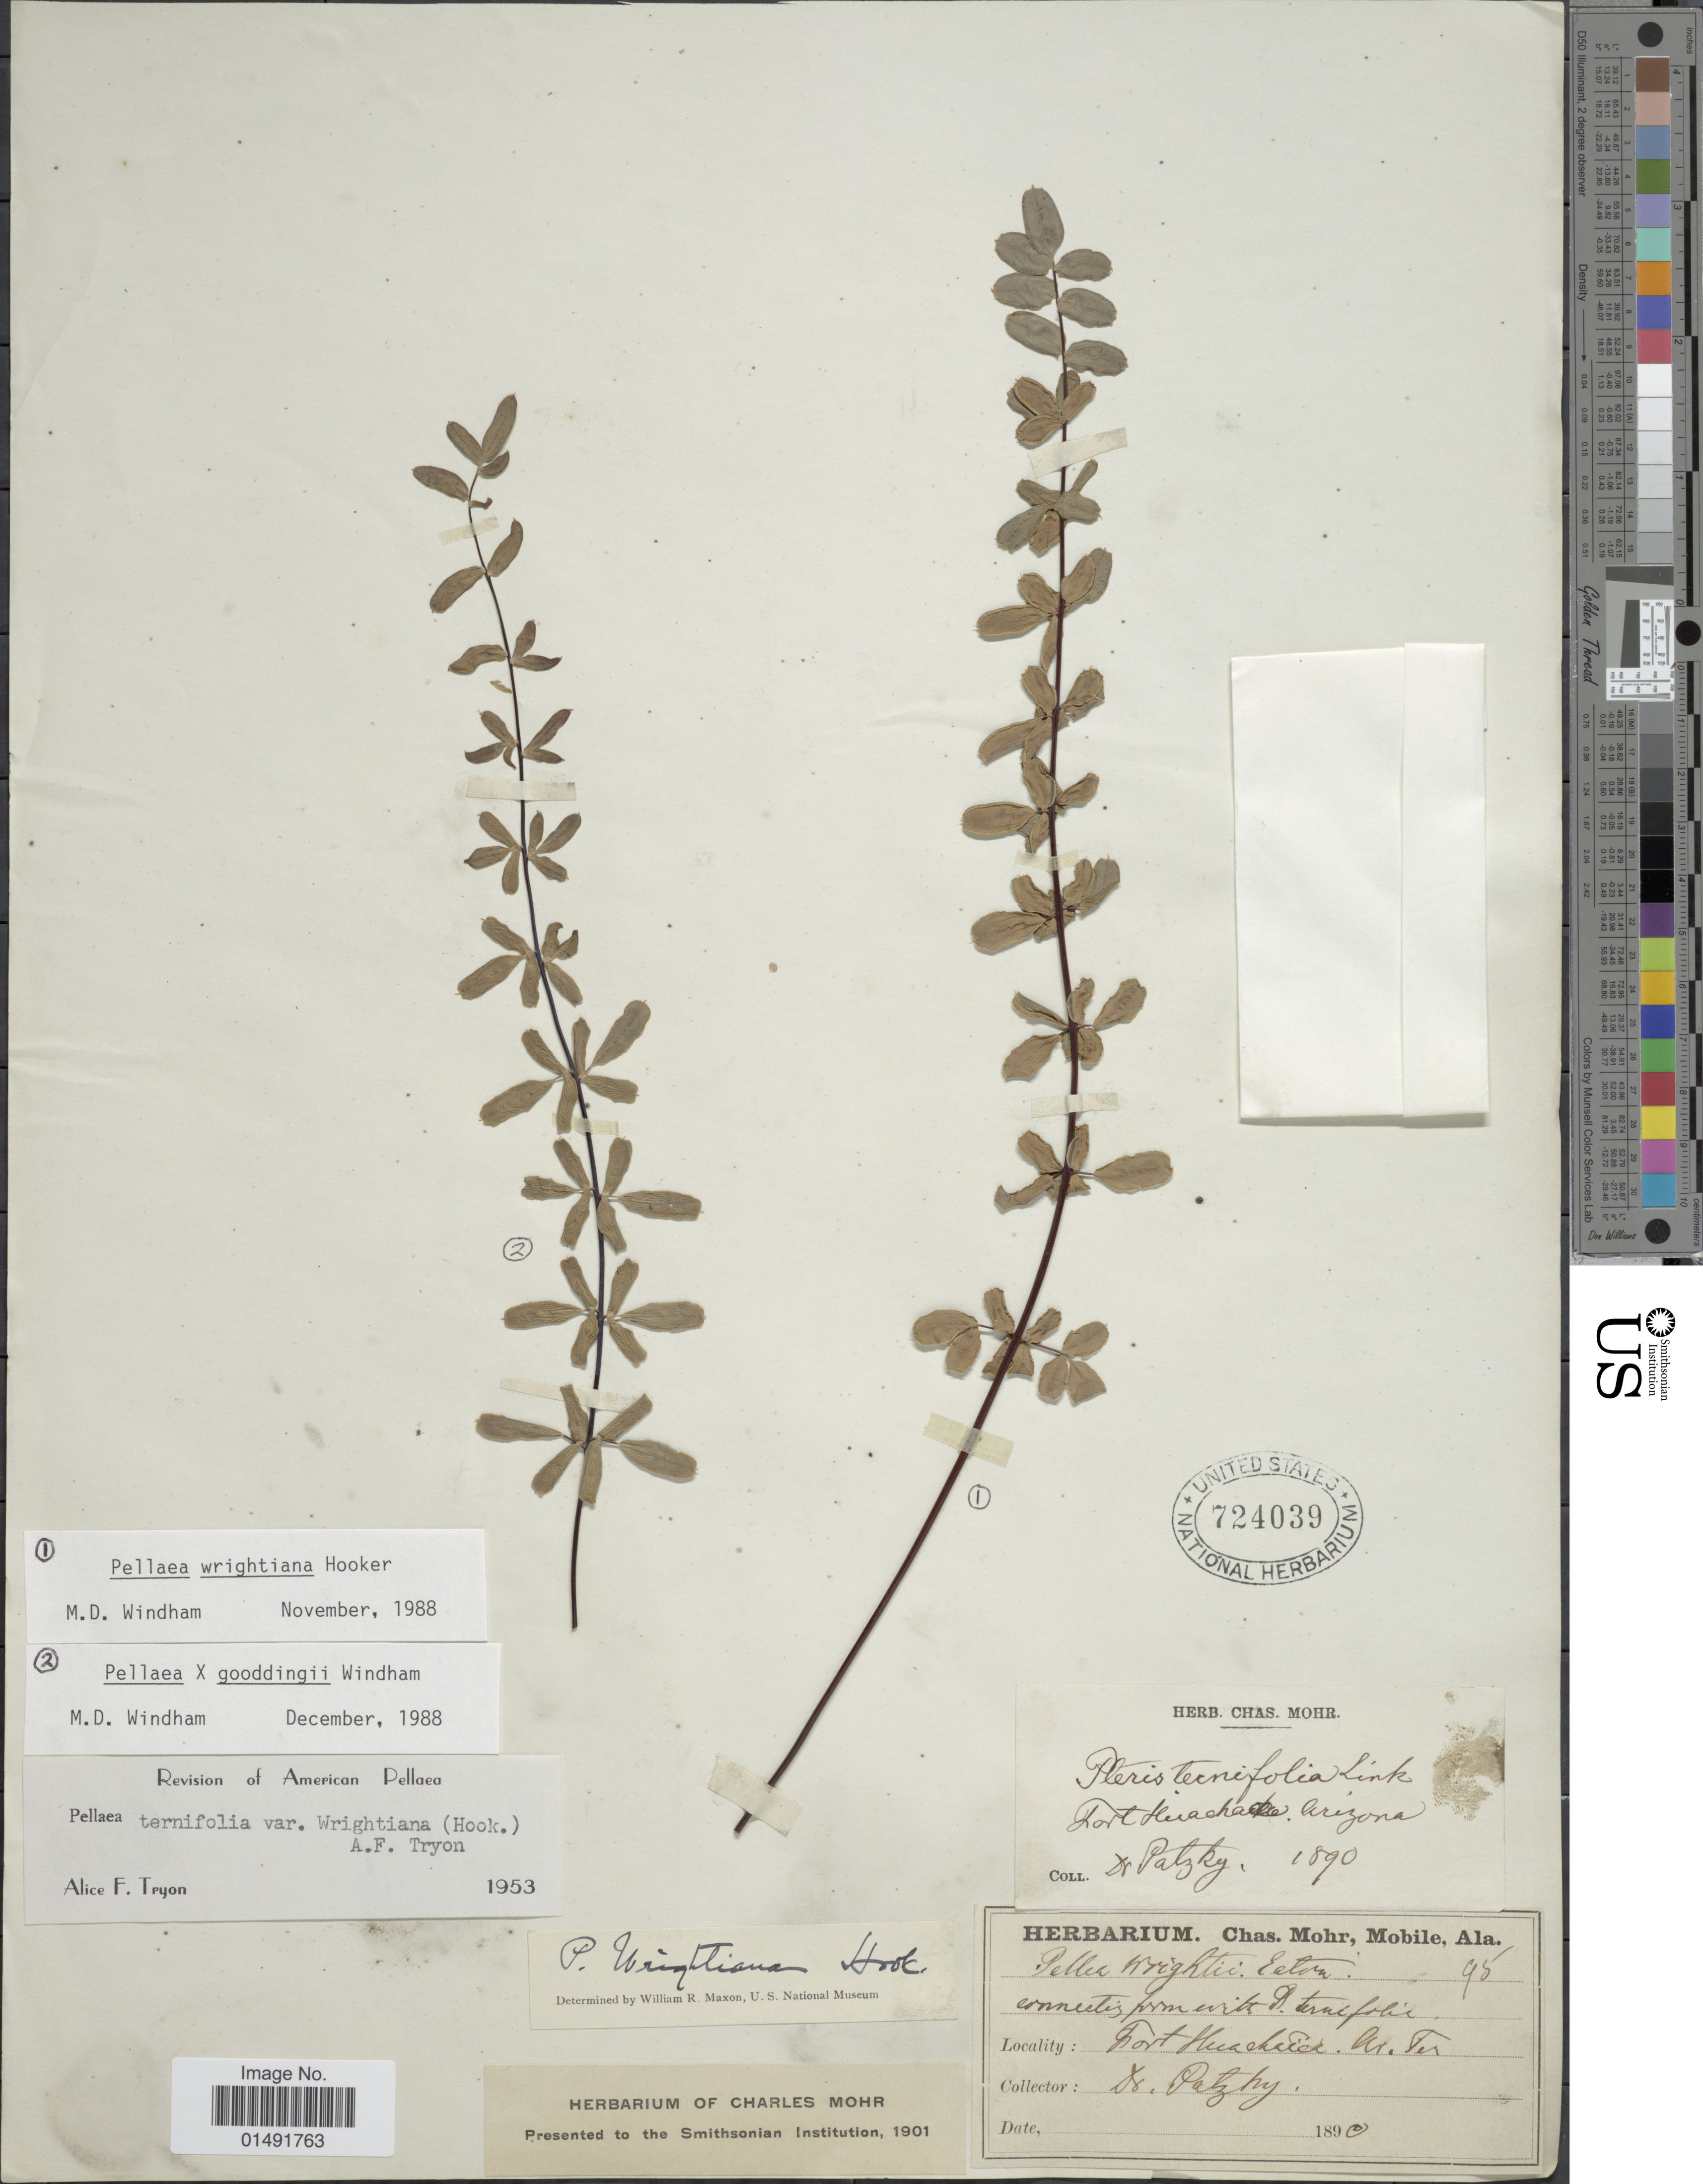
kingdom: Plantae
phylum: Tracheophyta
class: Polypodiopsida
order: Polypodiales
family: Pteridaceae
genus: Pellaea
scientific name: Pellaea wrightiana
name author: Hook.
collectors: -. Patzky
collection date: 1890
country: United States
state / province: Arizona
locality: Fort Huachuca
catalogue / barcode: US 724039